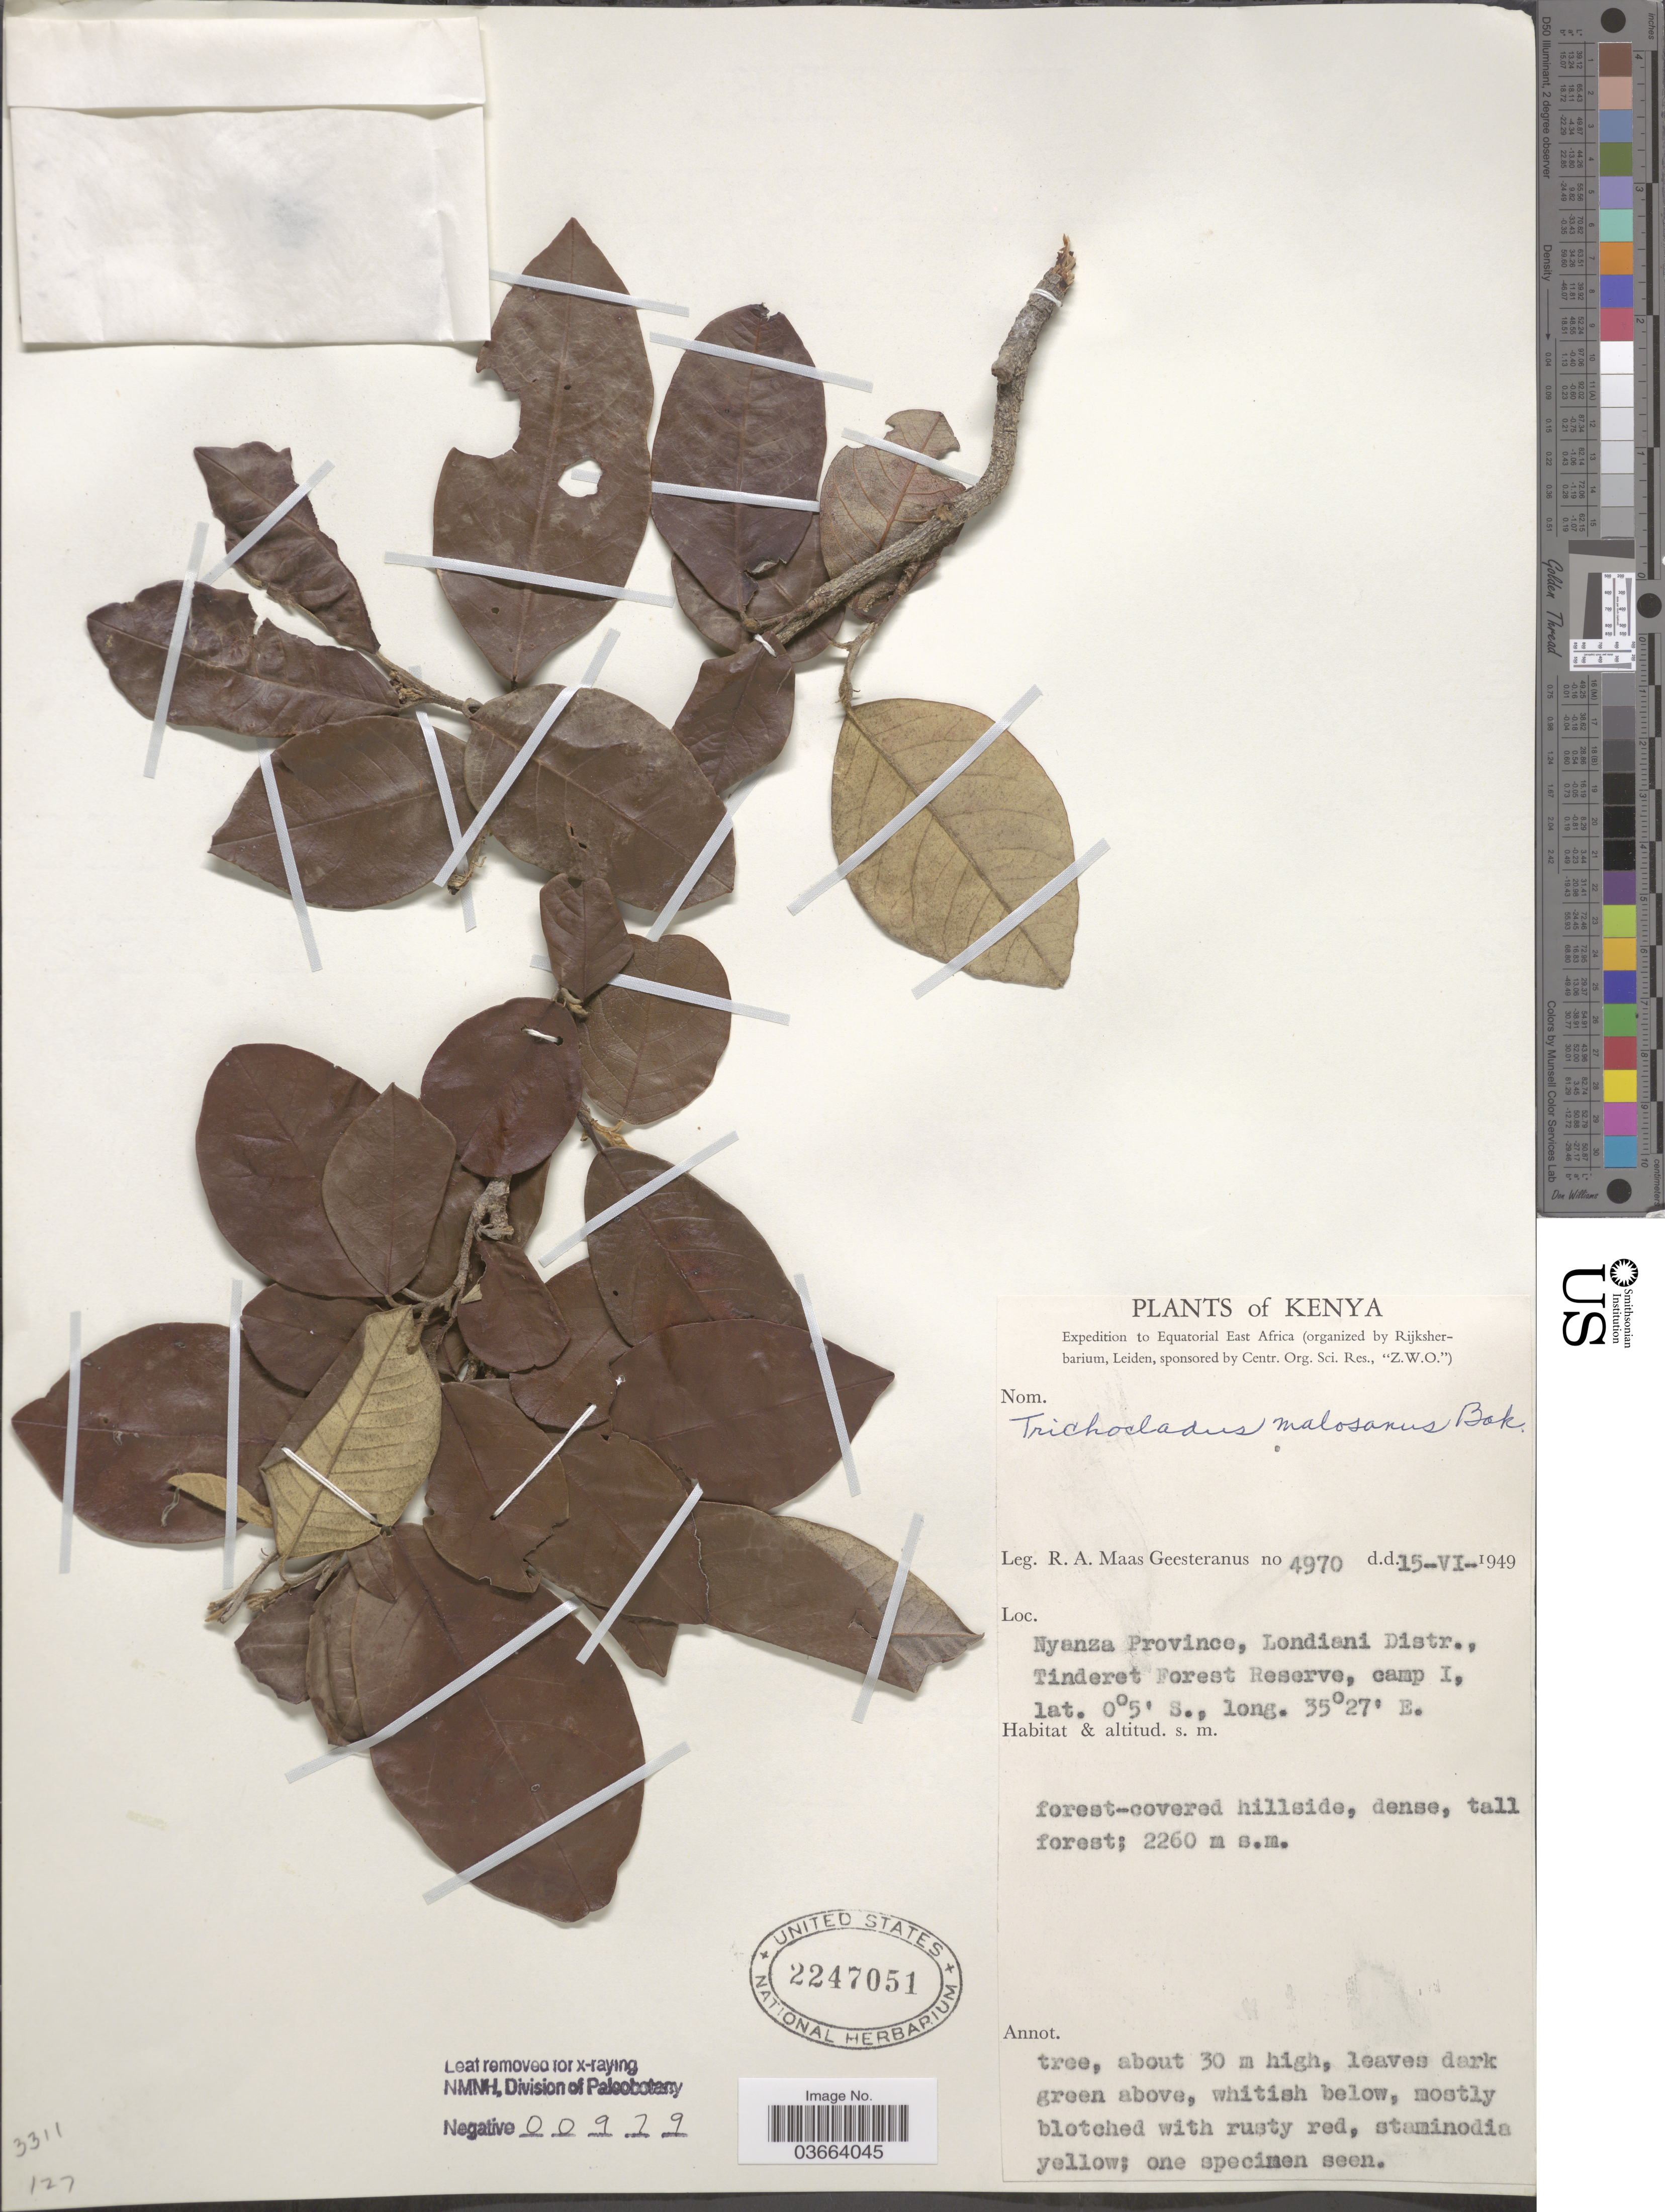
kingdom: Plantae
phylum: Tracheophyta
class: Magnoliopsida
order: Saxifragales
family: Hamamelidaceae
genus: Trichocladus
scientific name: Trichocladus malosanus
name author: Baker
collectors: R. A. Maas Geesteranus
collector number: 4970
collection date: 1949-06-15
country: Kenya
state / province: Kericho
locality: Equatorial East Africa. Nyanza Province, Londiani Distr., Tinderest Forest Reserv, camp I.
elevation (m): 2260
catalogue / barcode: US 2247051